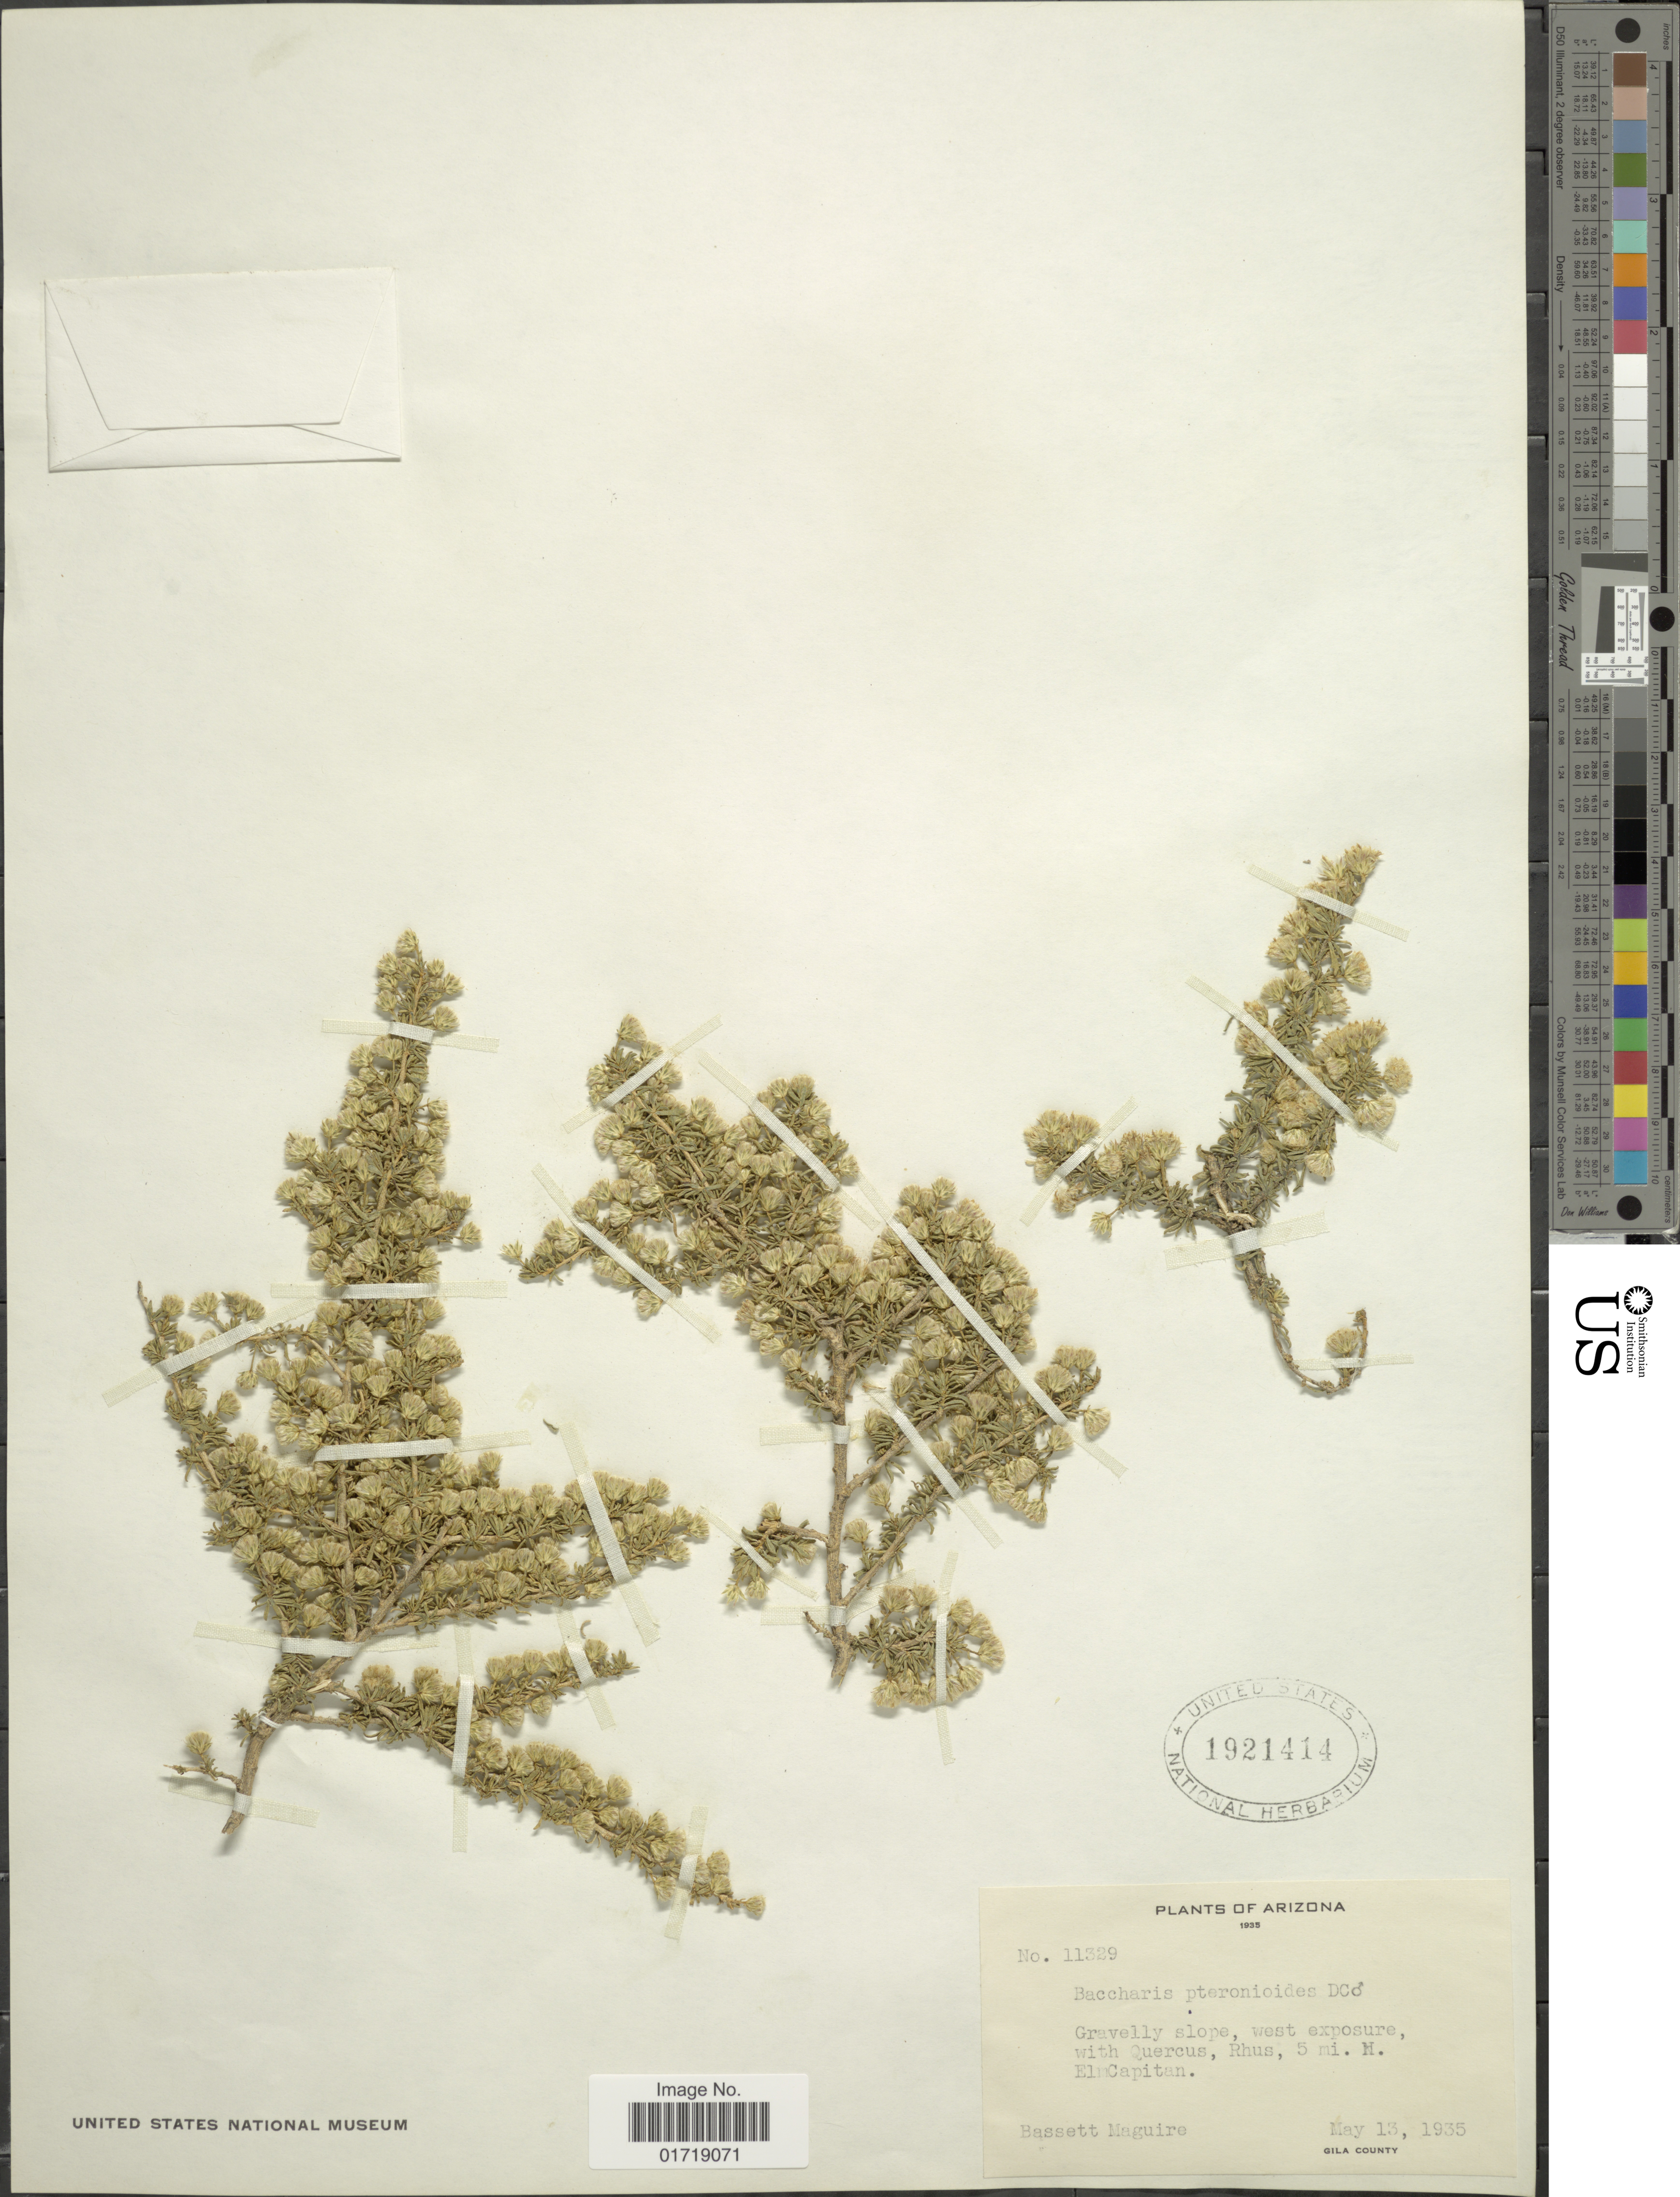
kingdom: Plantae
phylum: Tracheophyta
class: Magnoliopsida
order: Asterales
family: Asteraceae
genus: Baccharis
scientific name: Baccharis pteronioides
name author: DC.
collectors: B. Maguire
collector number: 11329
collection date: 1935-05-13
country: United States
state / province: Arizona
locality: Gravelly slope, west exposure, 5 mi. N. El Capitan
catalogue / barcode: US 1921414